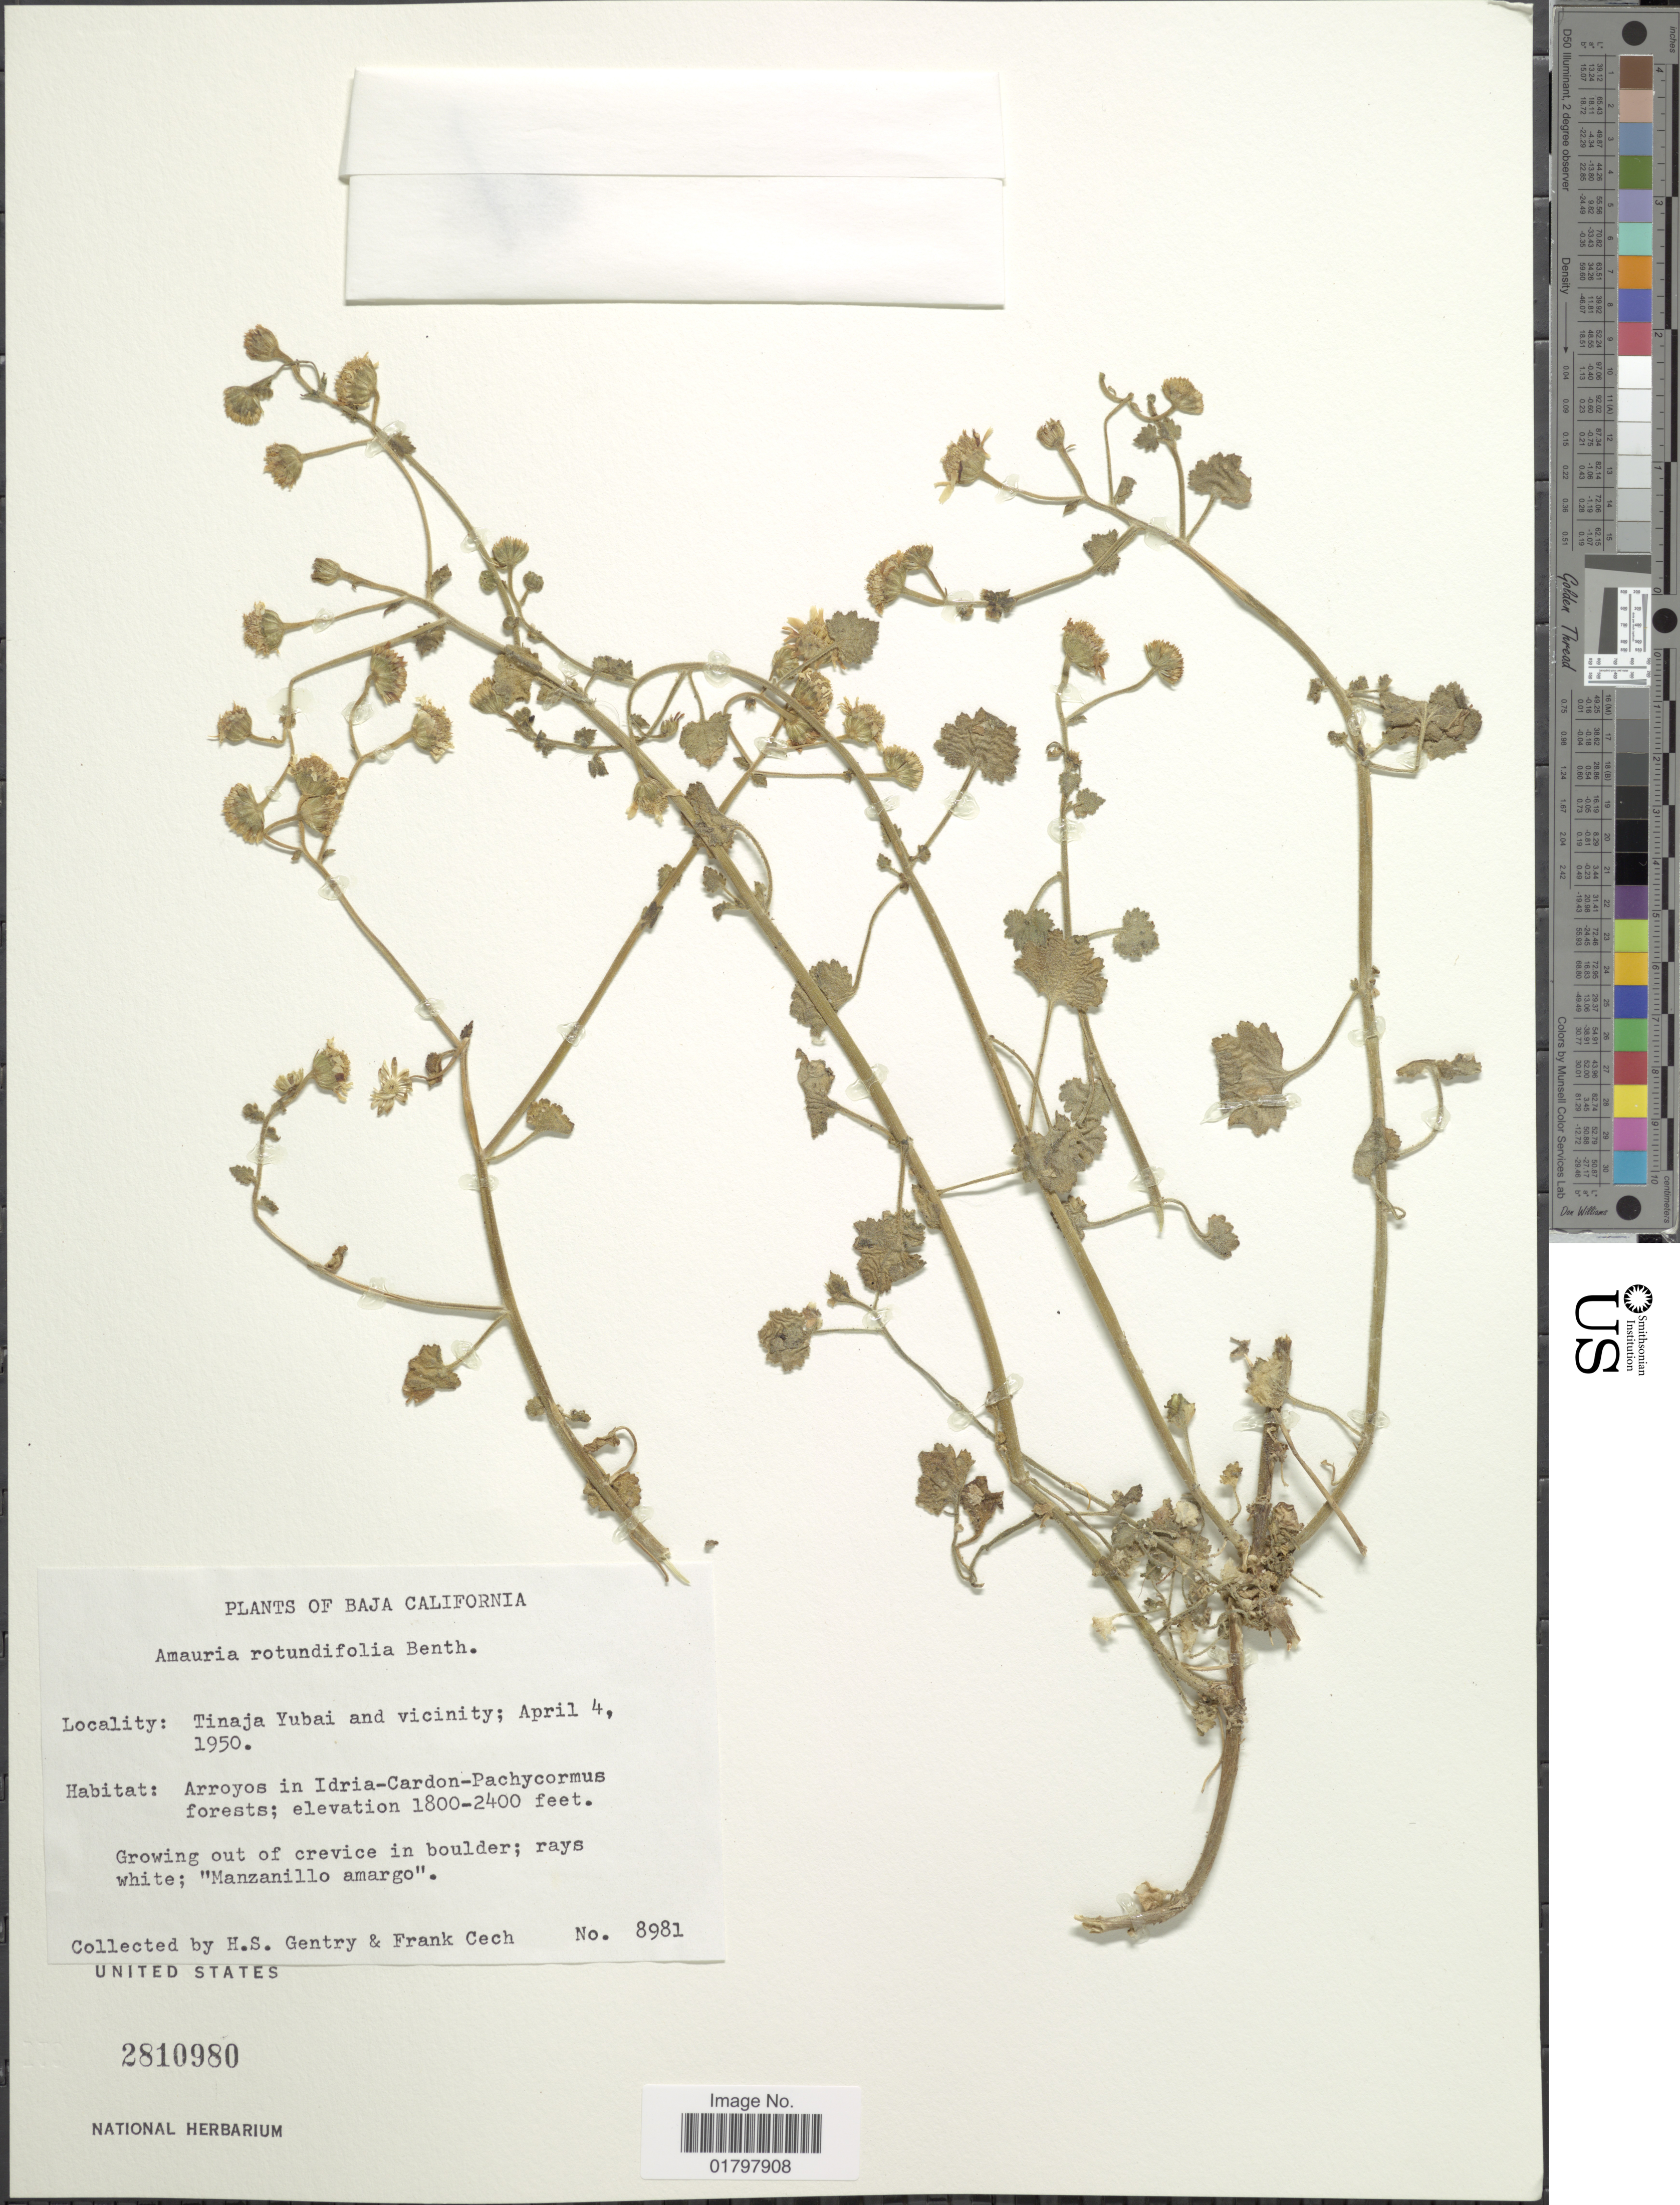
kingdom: Plantae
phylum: Tracheophyta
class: Magnoliopsida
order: Asterales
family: Asteraceae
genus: Amauria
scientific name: Amauria rotundifolia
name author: Benth.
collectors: H. S. Gentry & F. Cech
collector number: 8981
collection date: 1950-04-04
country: Mexico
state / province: Baja California Sur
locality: Tinaja Yubai and vicinity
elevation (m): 549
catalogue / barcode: US 2810980